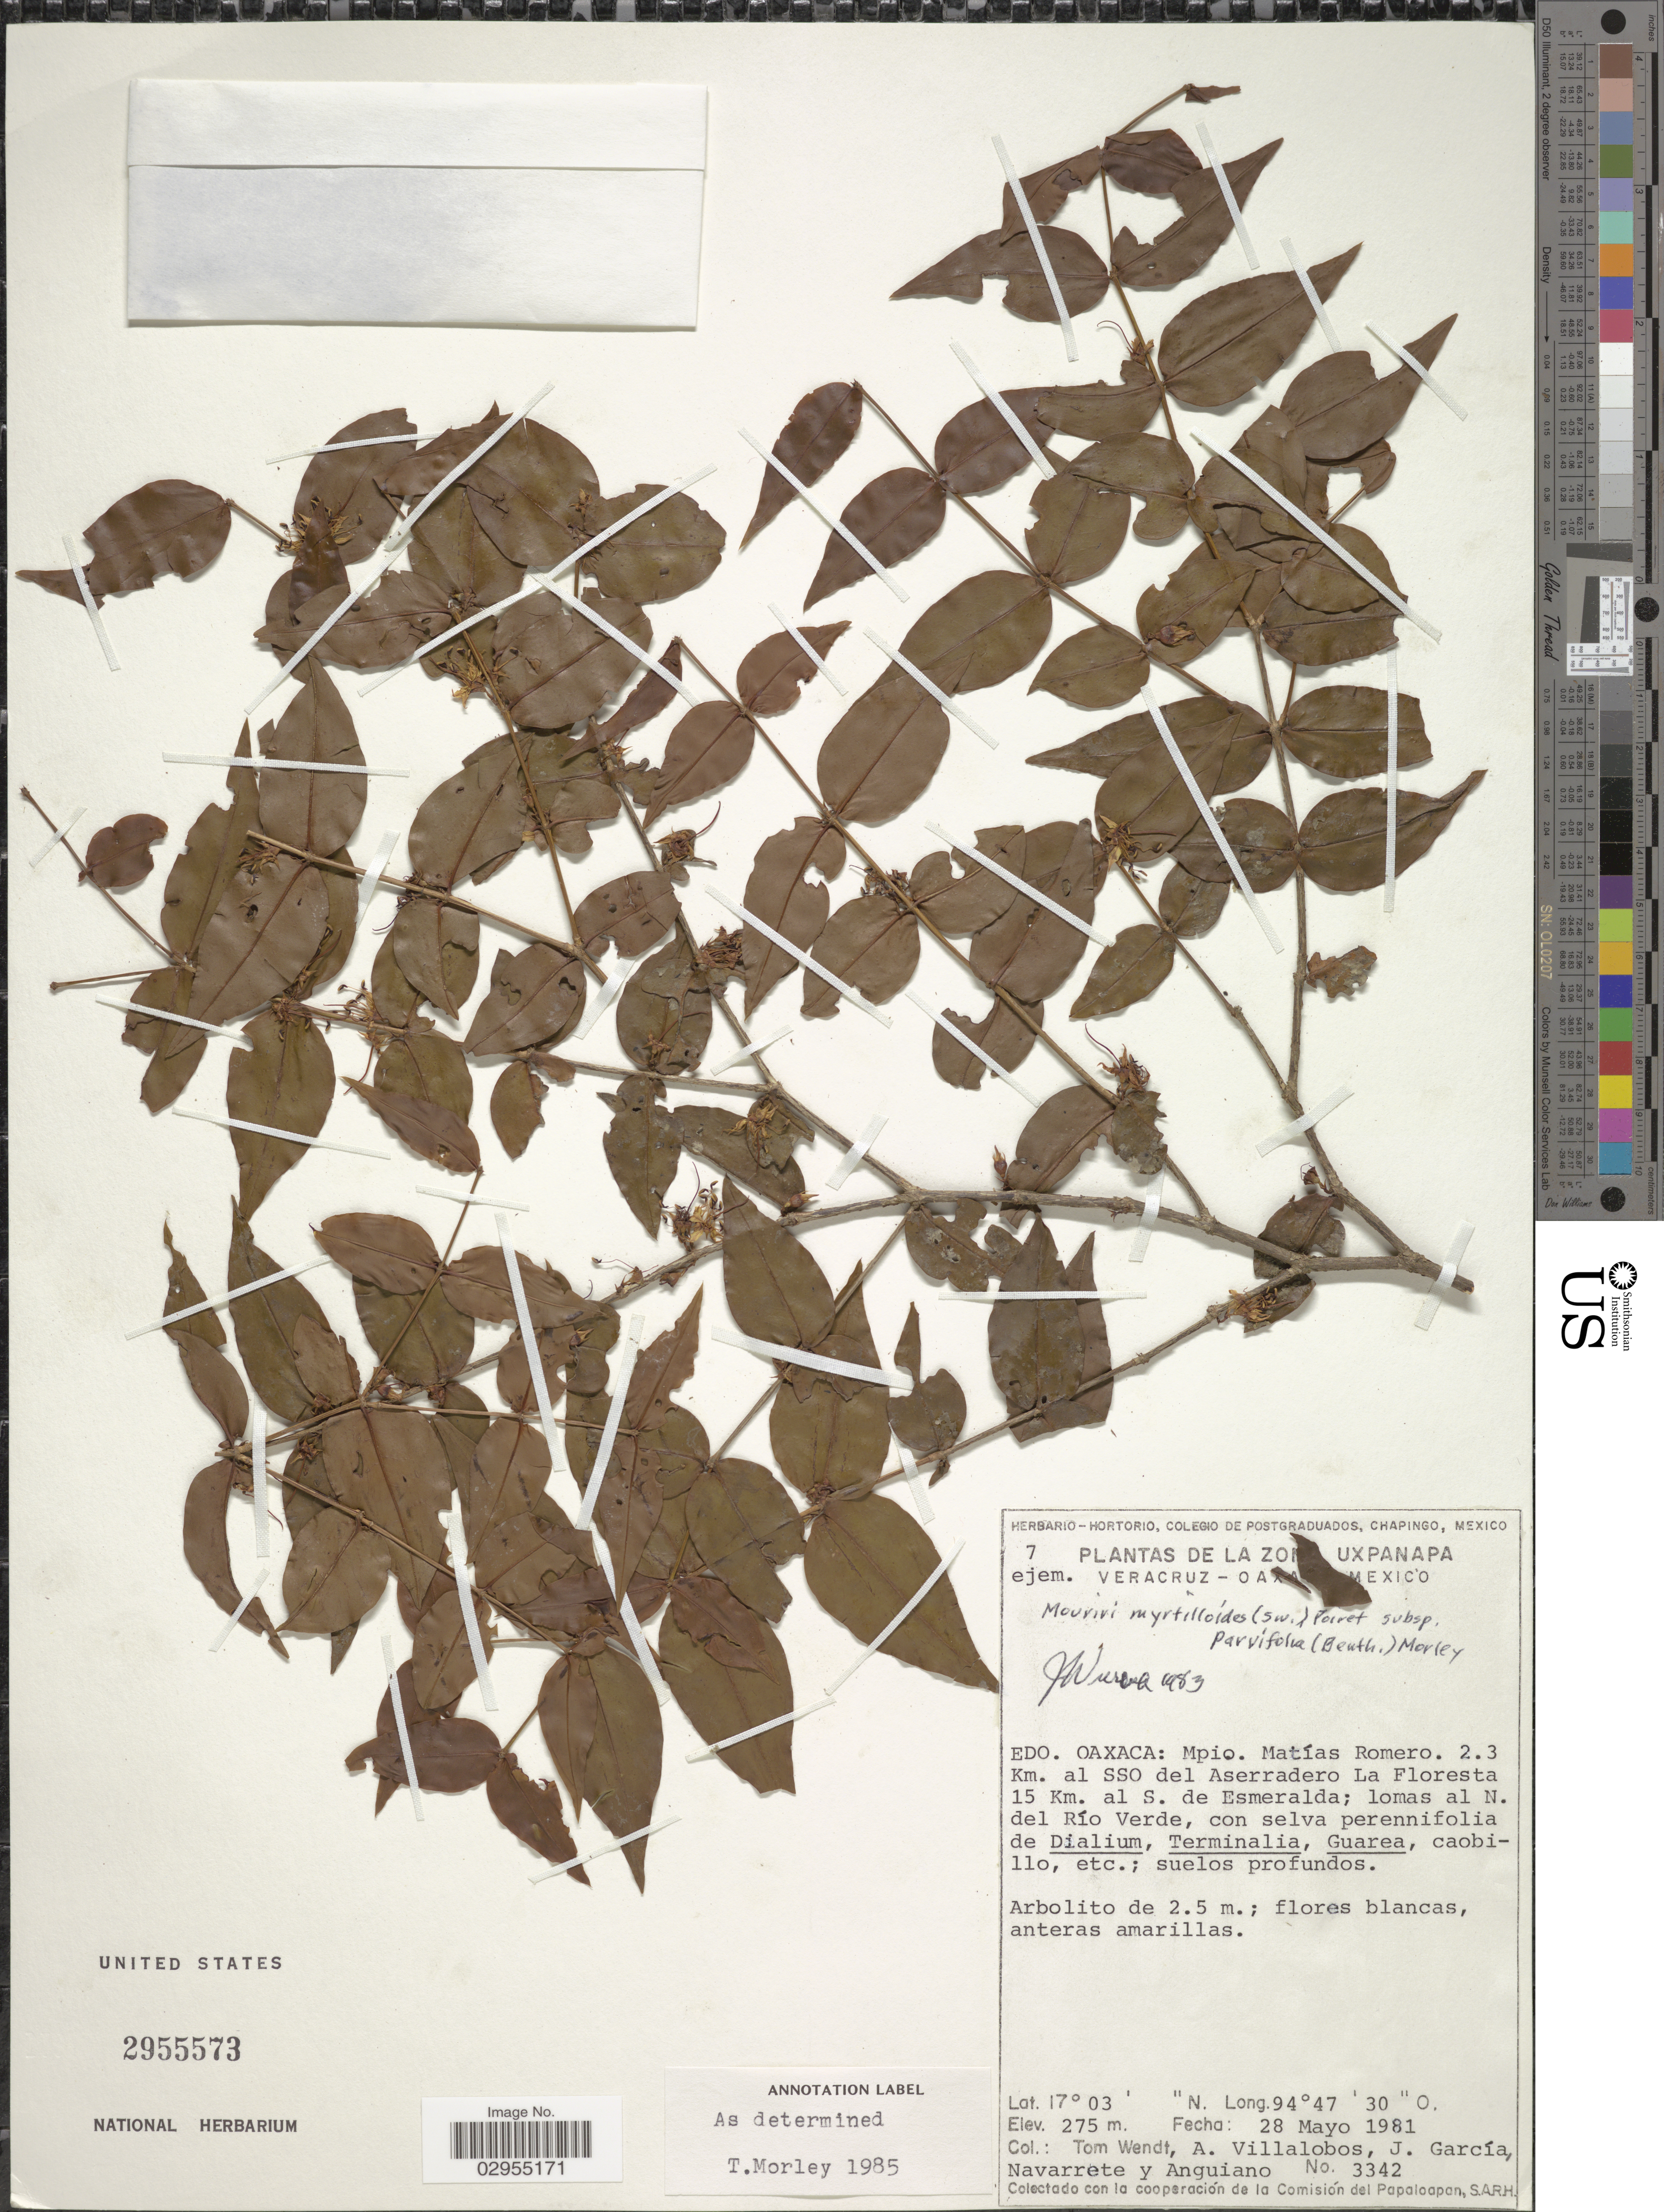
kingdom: Plantae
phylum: Tracheophyta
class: Magnoliopsida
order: Myrtales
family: Melastomataceae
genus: Mouriri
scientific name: Mouriri myrtilloides subsp. parvifolia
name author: (Benth.) Morley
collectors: T. L. Wendt, A. Villalobos, J. García, Navarrete & -. Anguiano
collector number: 3342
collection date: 1981-05-28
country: Mexico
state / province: Oaxaca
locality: La Zona Uxpanapa. Mpio. Matías Romero. 2.3 Km. al SSO del Aserradero La Floresta 15 Km. al S. de Esmeralda; lomas al N del Río Verde.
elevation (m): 275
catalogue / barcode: US 2955573